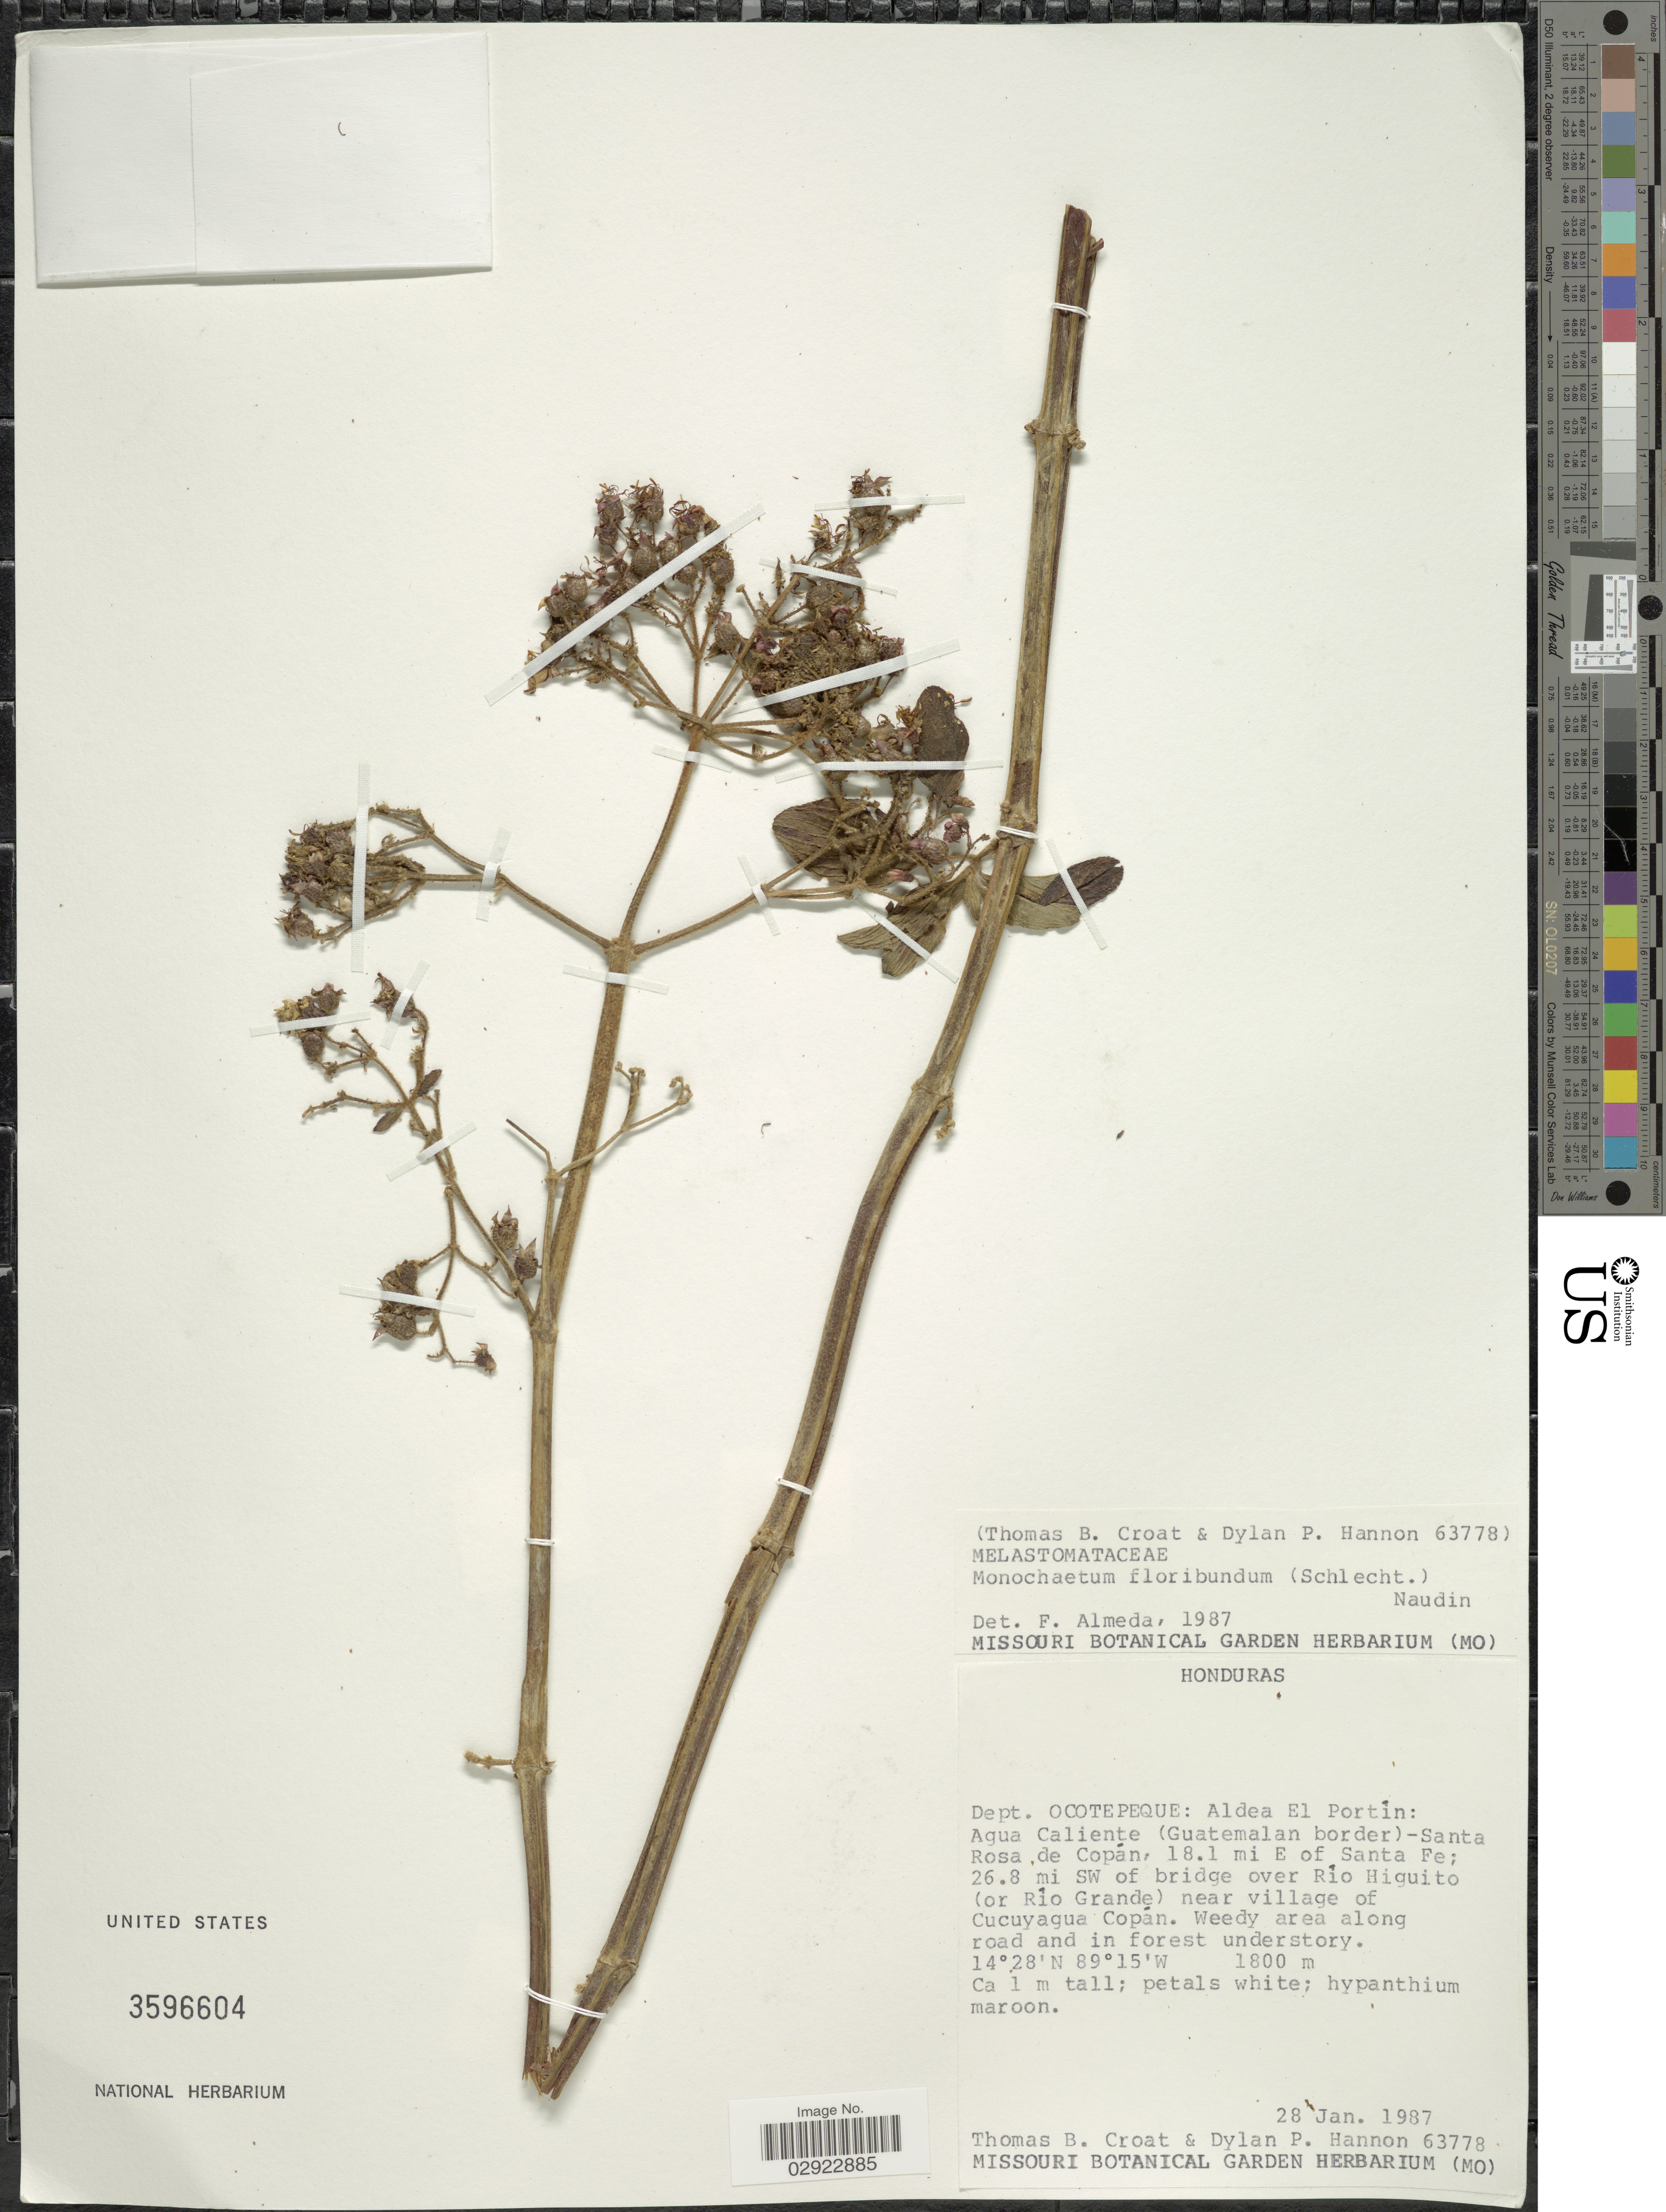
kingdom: Plantae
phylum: Tracheophyta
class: Magnoliopsida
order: Myrtales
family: Melastomataceae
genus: Monochaetum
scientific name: Monochaetum floribundum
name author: (Schltdl.) Naudin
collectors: T. B. Croat & D. Hannon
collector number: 63778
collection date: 1987-01-28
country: Honduras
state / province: Ocotepeque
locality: Dept. Ocotepeque: Aldea El Portín: Agua Caliente (Guatemalan border)- Santa Rosa de Copán, 18.1 mi E of Santa Fe: 26.8 mi SW of bridge over Río Higuito (or Río Grande) near village of Cucuyagua Copán.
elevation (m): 1800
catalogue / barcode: US 3596604